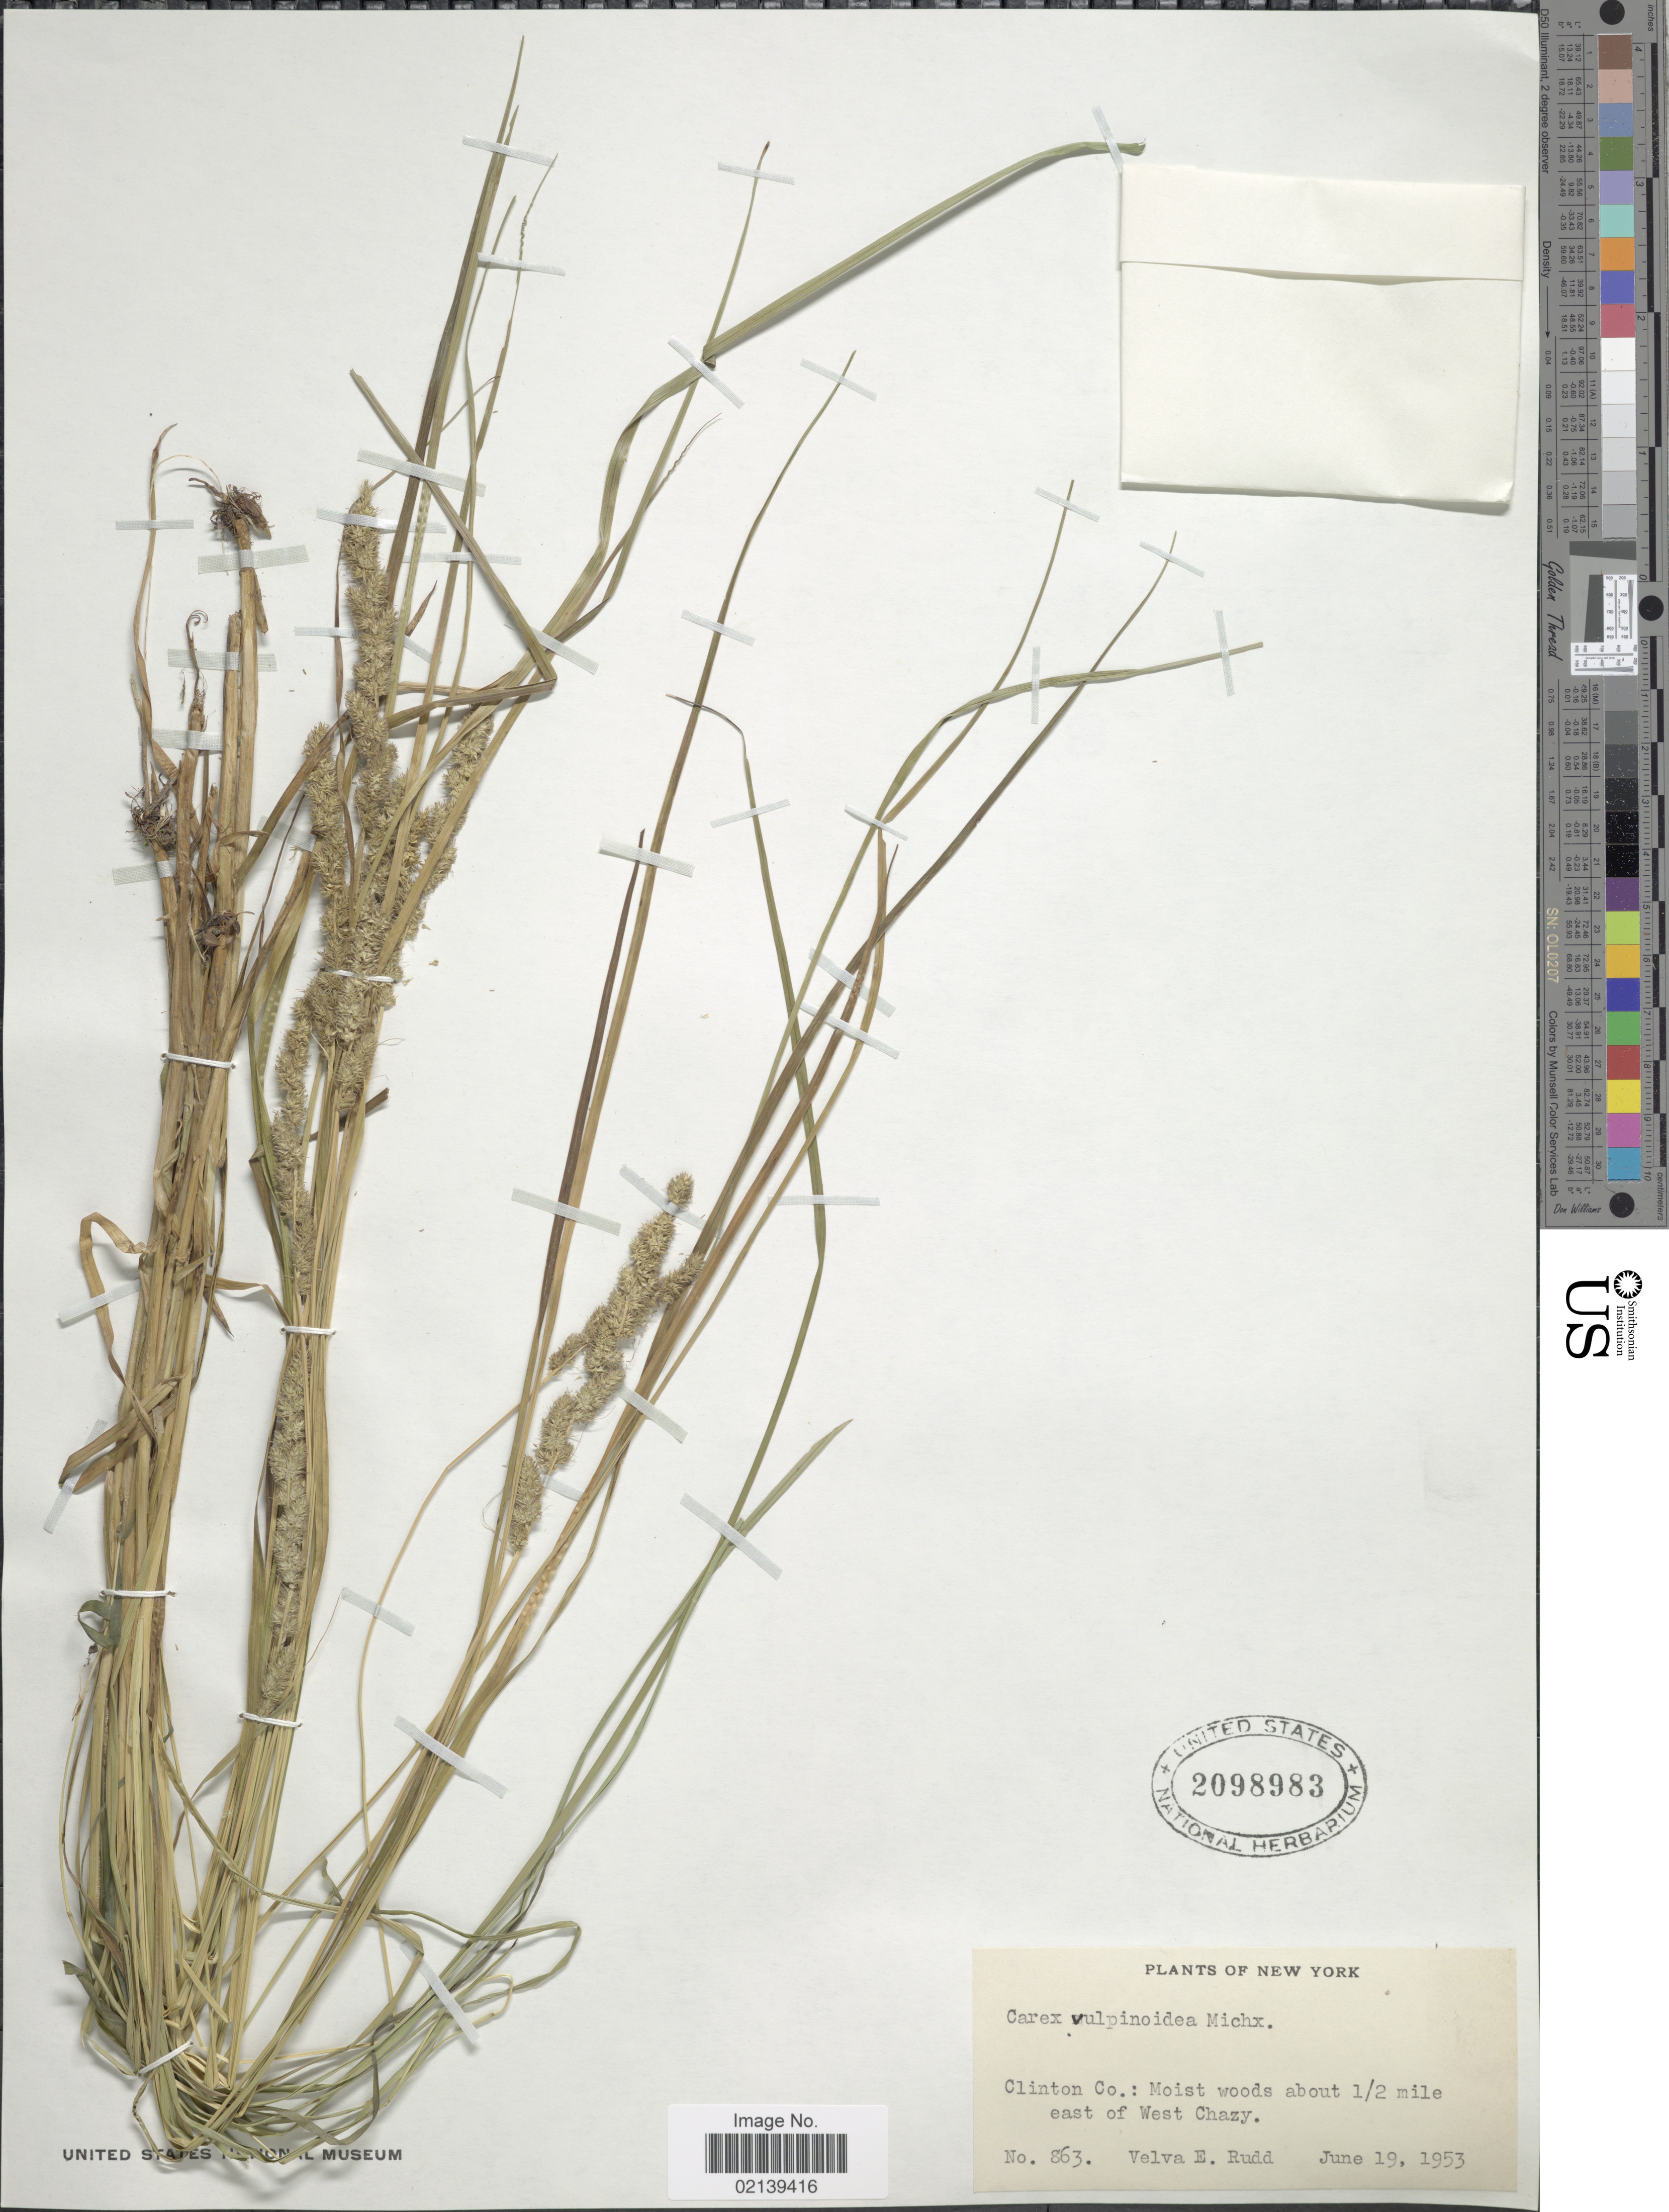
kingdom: Plantae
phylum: Tracheophyta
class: Liliopsida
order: Poales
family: Cyperaceae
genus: Carex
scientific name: Carex vulpinoidea Michx.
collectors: V. E. Rudd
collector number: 863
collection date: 1953-06-19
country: United States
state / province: New York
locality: Clinton Co.: Moist woods about ½ mile est of West Chazy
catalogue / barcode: US 2098983